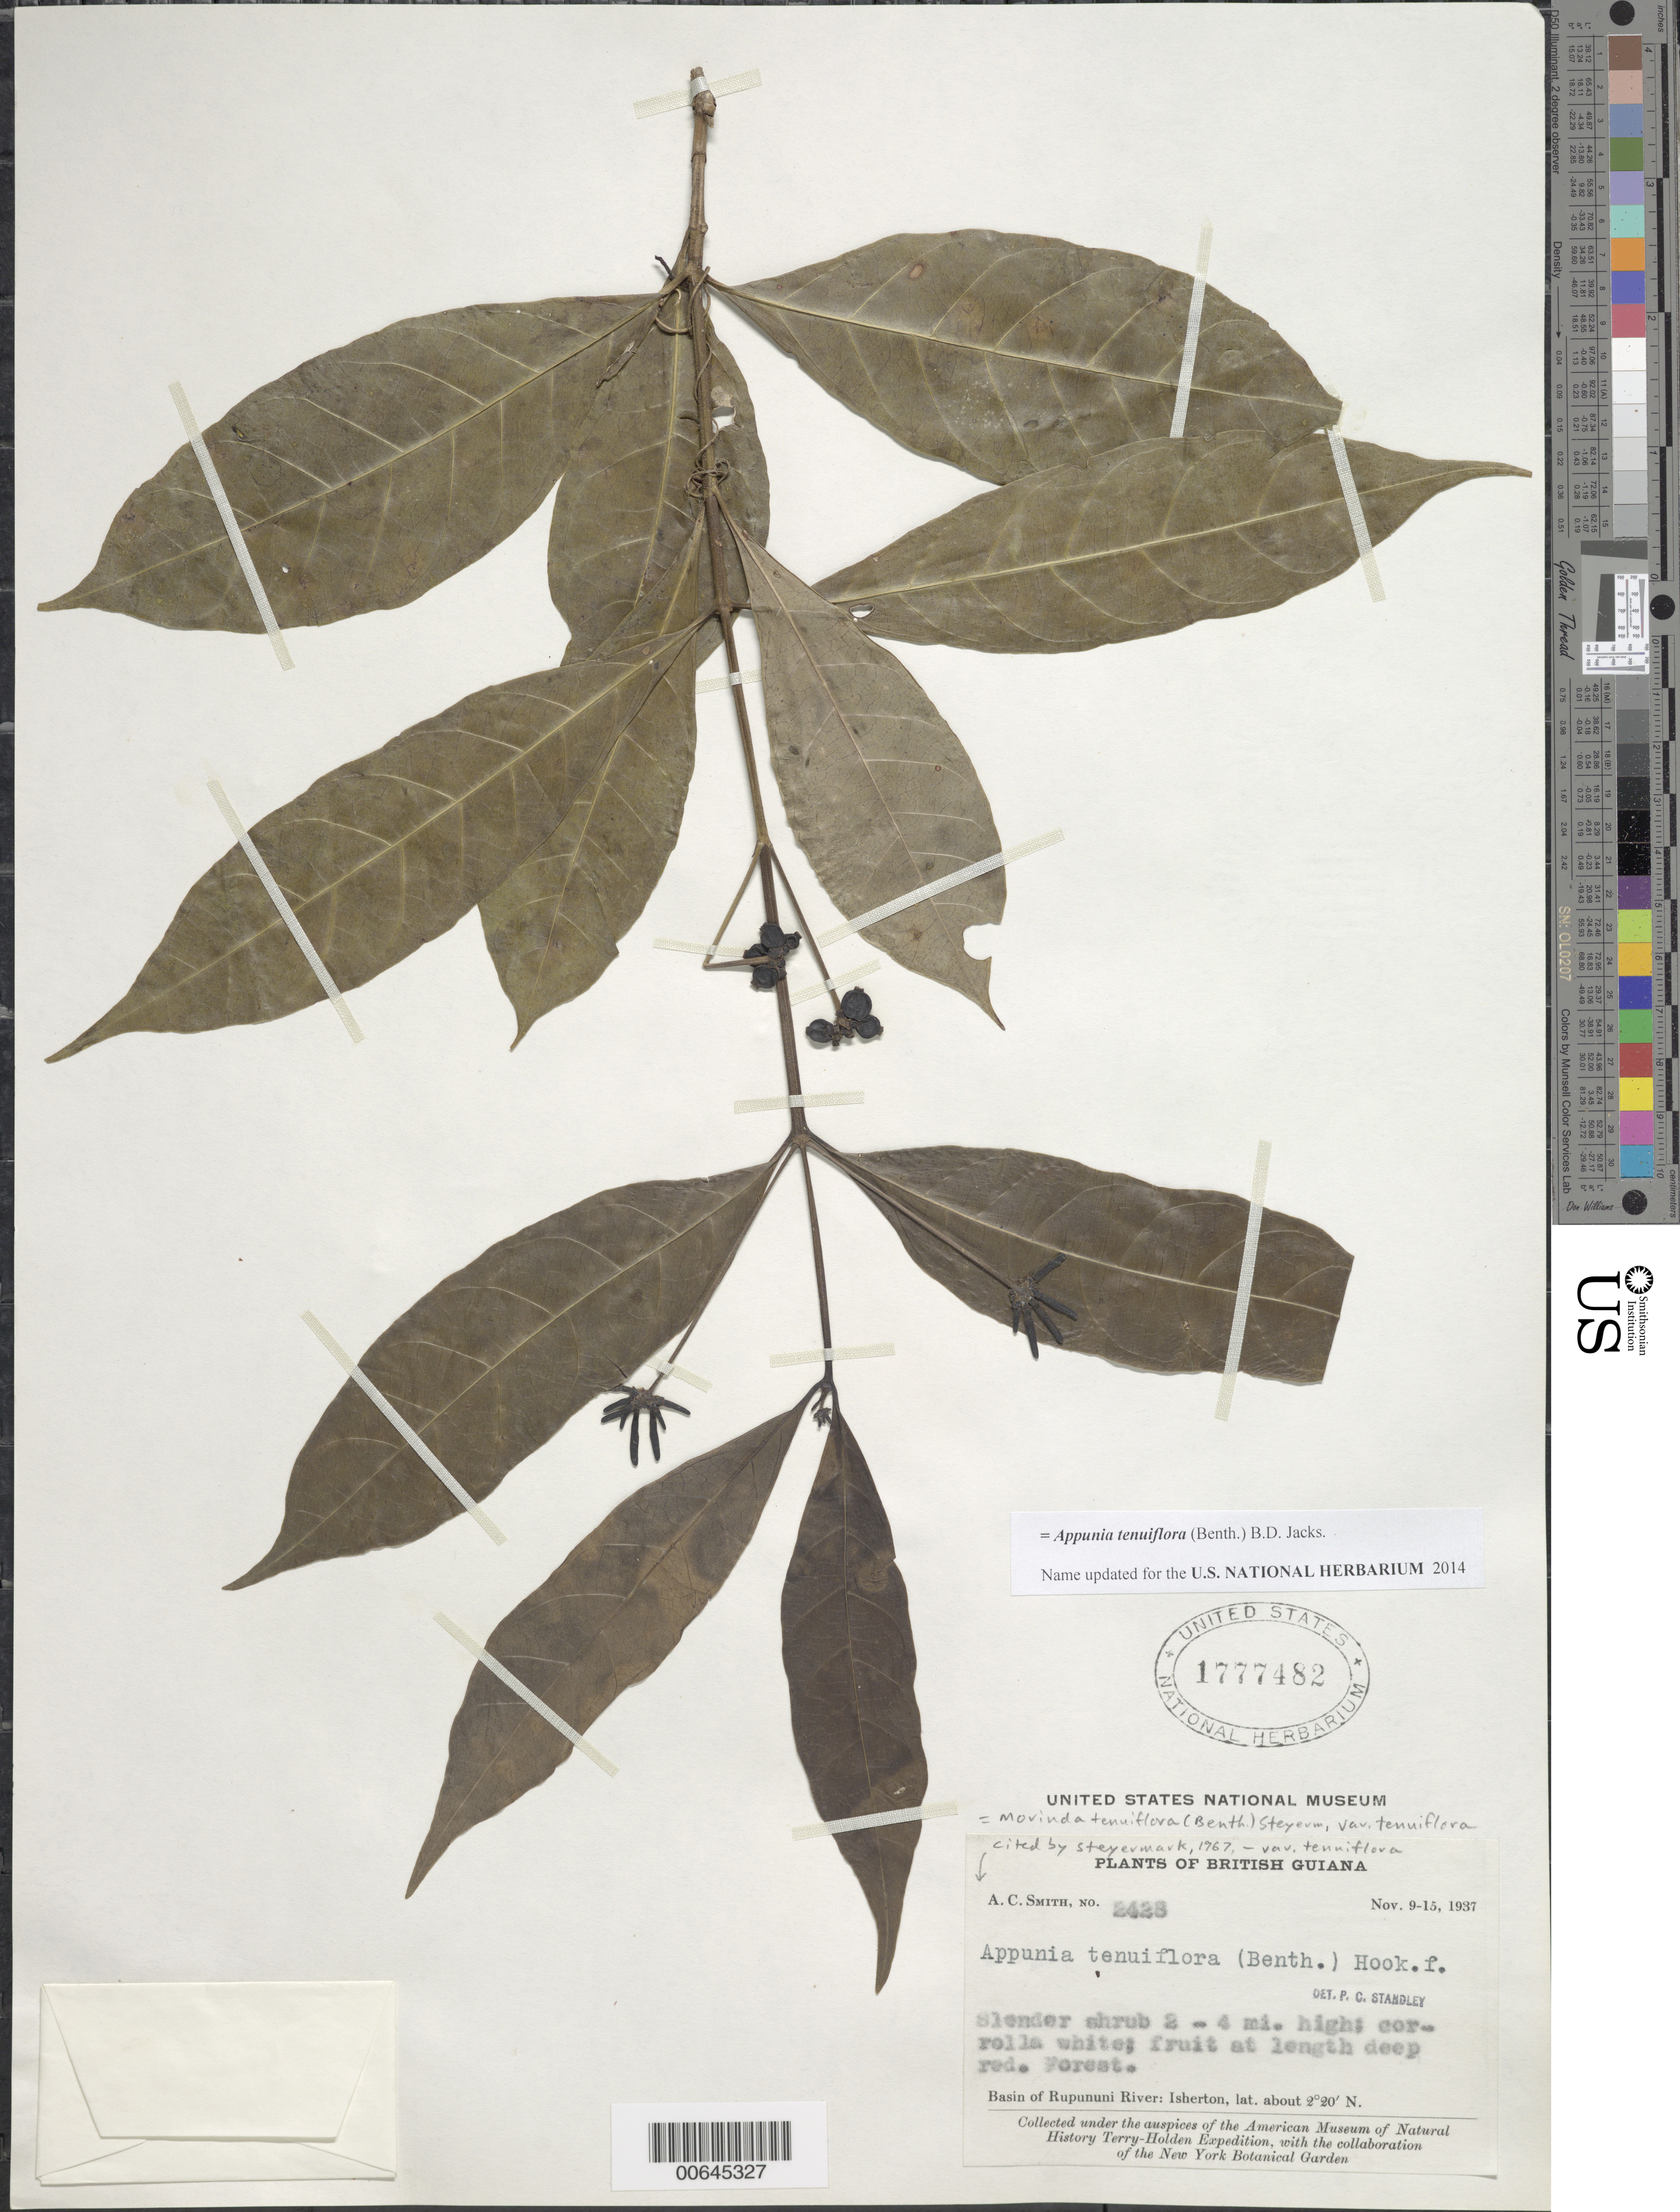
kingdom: Plantae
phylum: Tracheophyta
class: Magnoliopsida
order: Gentianales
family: Rubiaceae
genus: Appunia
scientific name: Appunia tenuiflora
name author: (Benth.) Hook. f. ex B.D. Jacks.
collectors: A. C. Smith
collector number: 2428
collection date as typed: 9-Nov-37 to 15-Nov-37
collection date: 1937-11-09/1937-11-15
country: Guyana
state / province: U. Takutu-U. Essequibo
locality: Isherton, basin of Rupununi River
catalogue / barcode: US 1777482